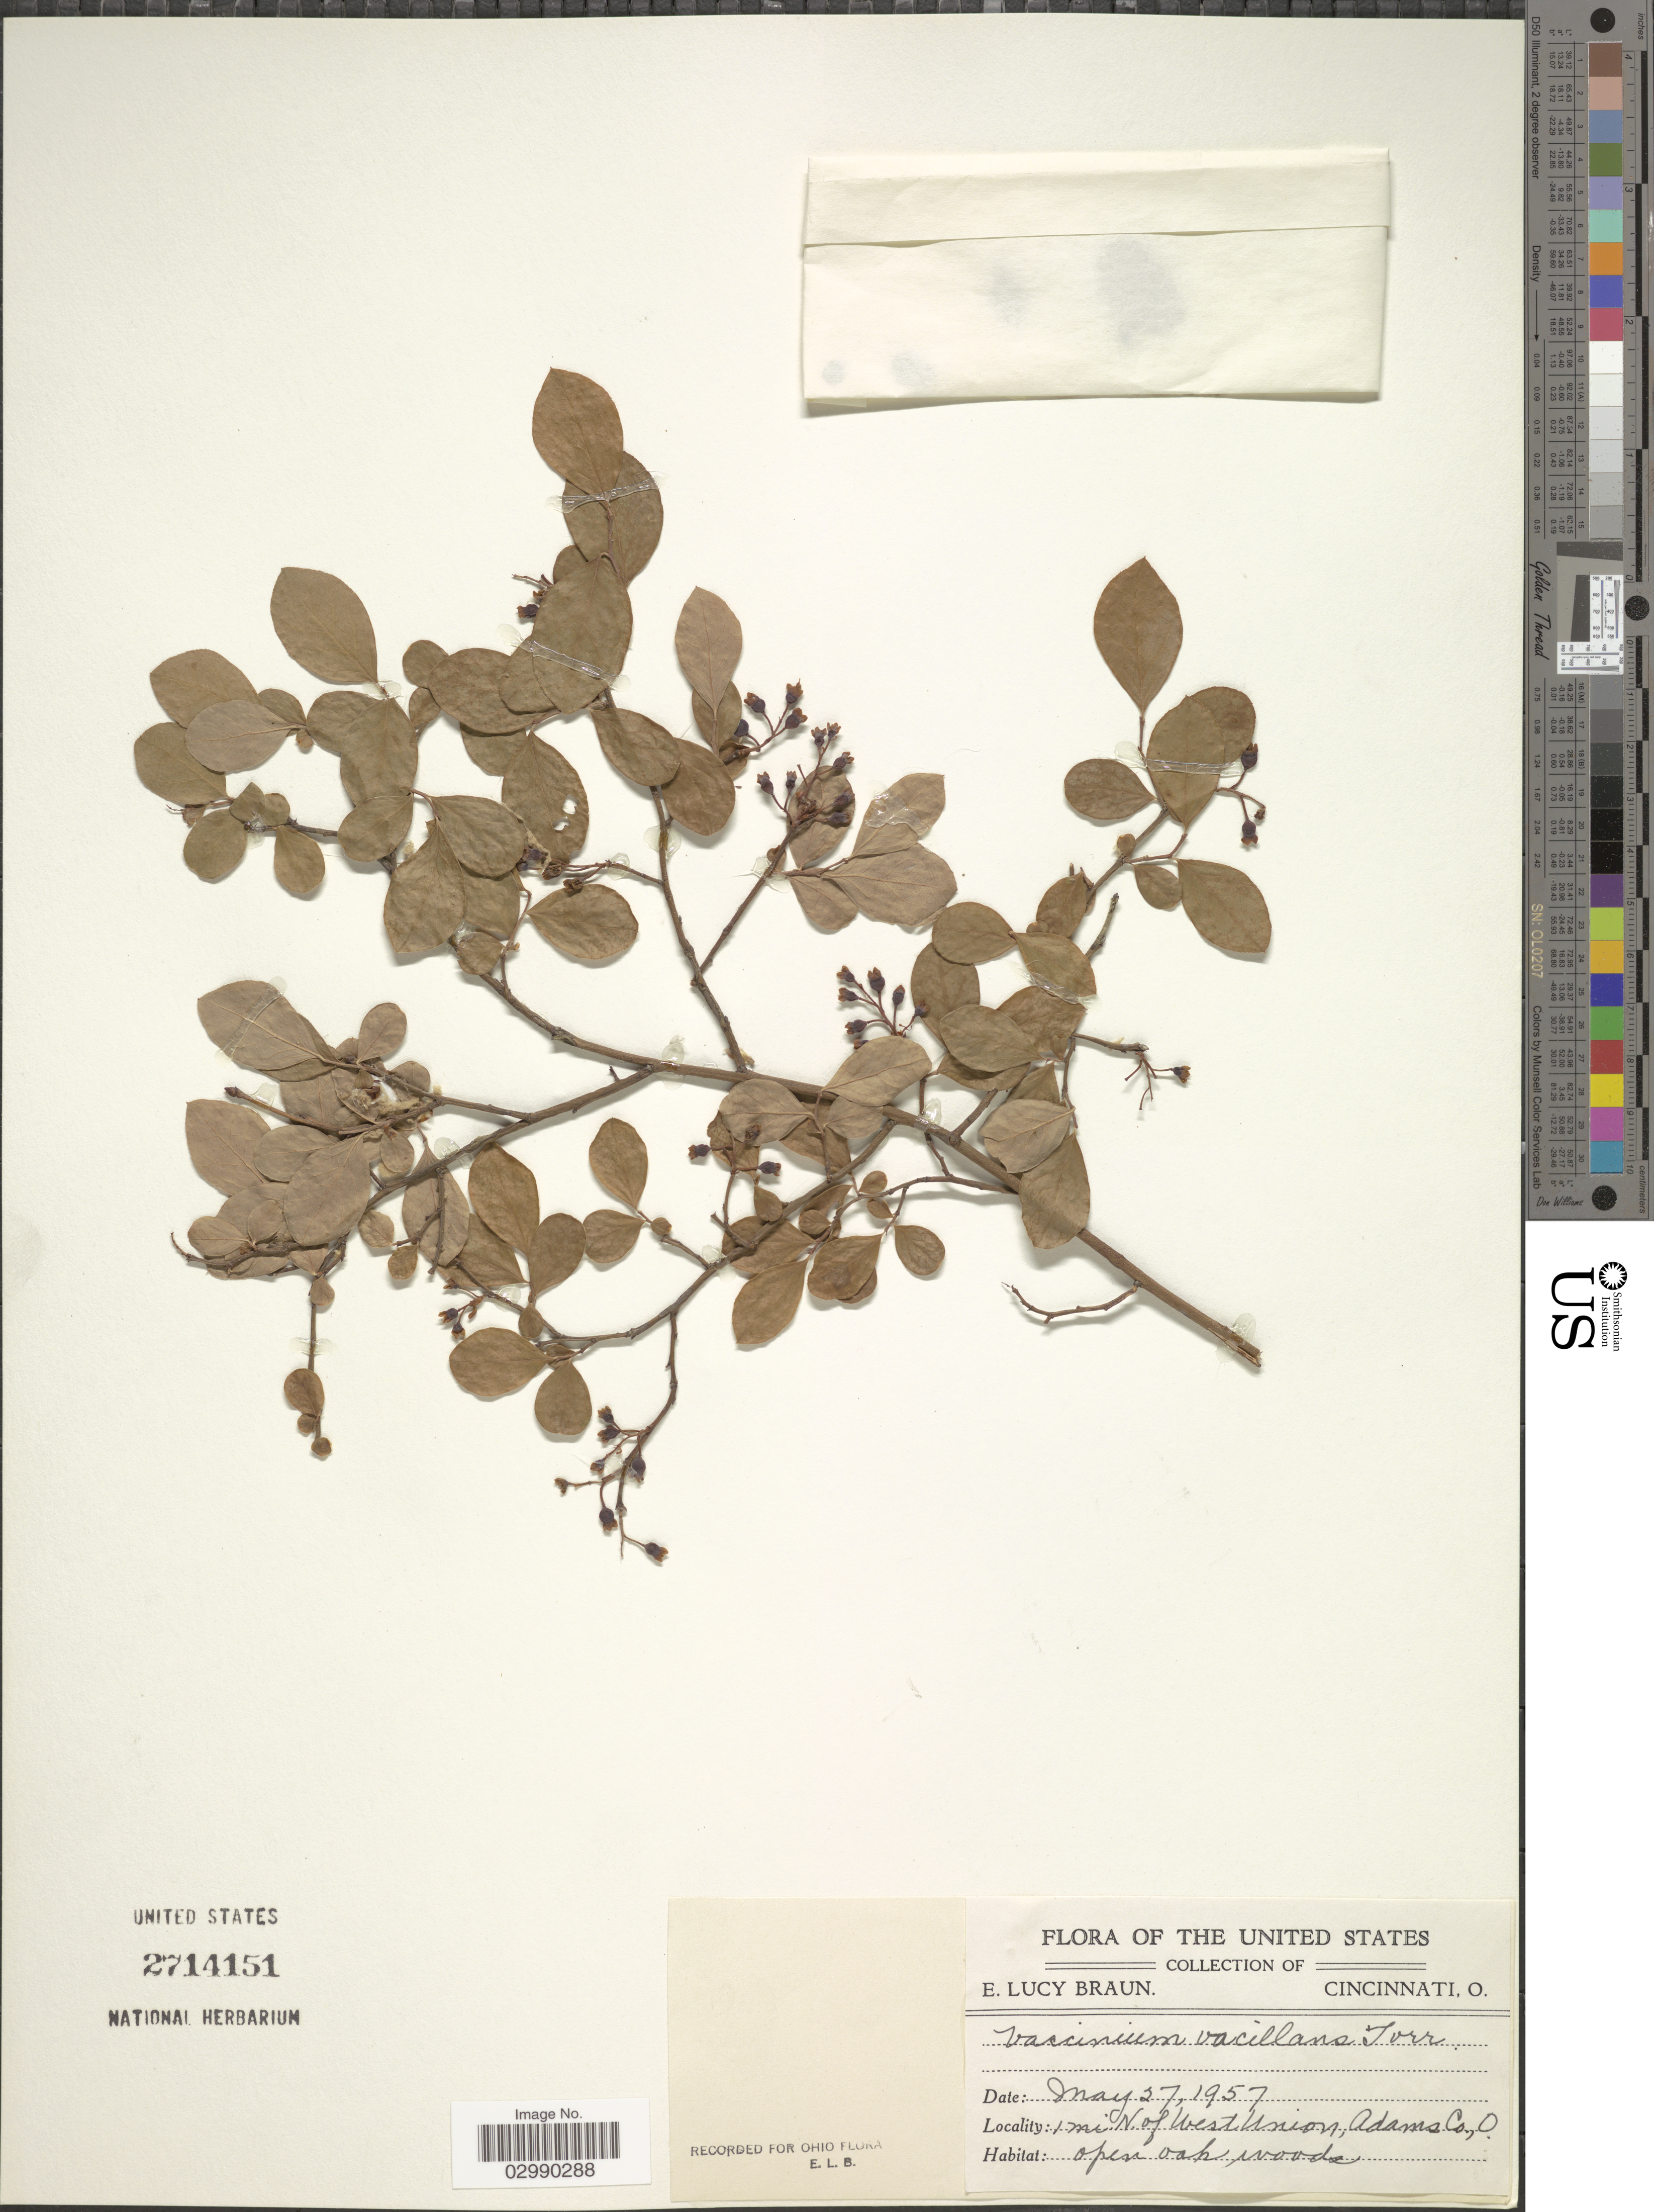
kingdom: Plantae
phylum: Tracheophyta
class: Magnoliopsida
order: Ericales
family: Ericaceae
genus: Vaccinium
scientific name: Vaccinium vacillans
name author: Kalm ex Torr.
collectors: E. L. Braun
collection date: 1957-05-27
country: United States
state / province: Ohio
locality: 1 mi. N of West Union, Adams Co.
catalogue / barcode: US 2714151